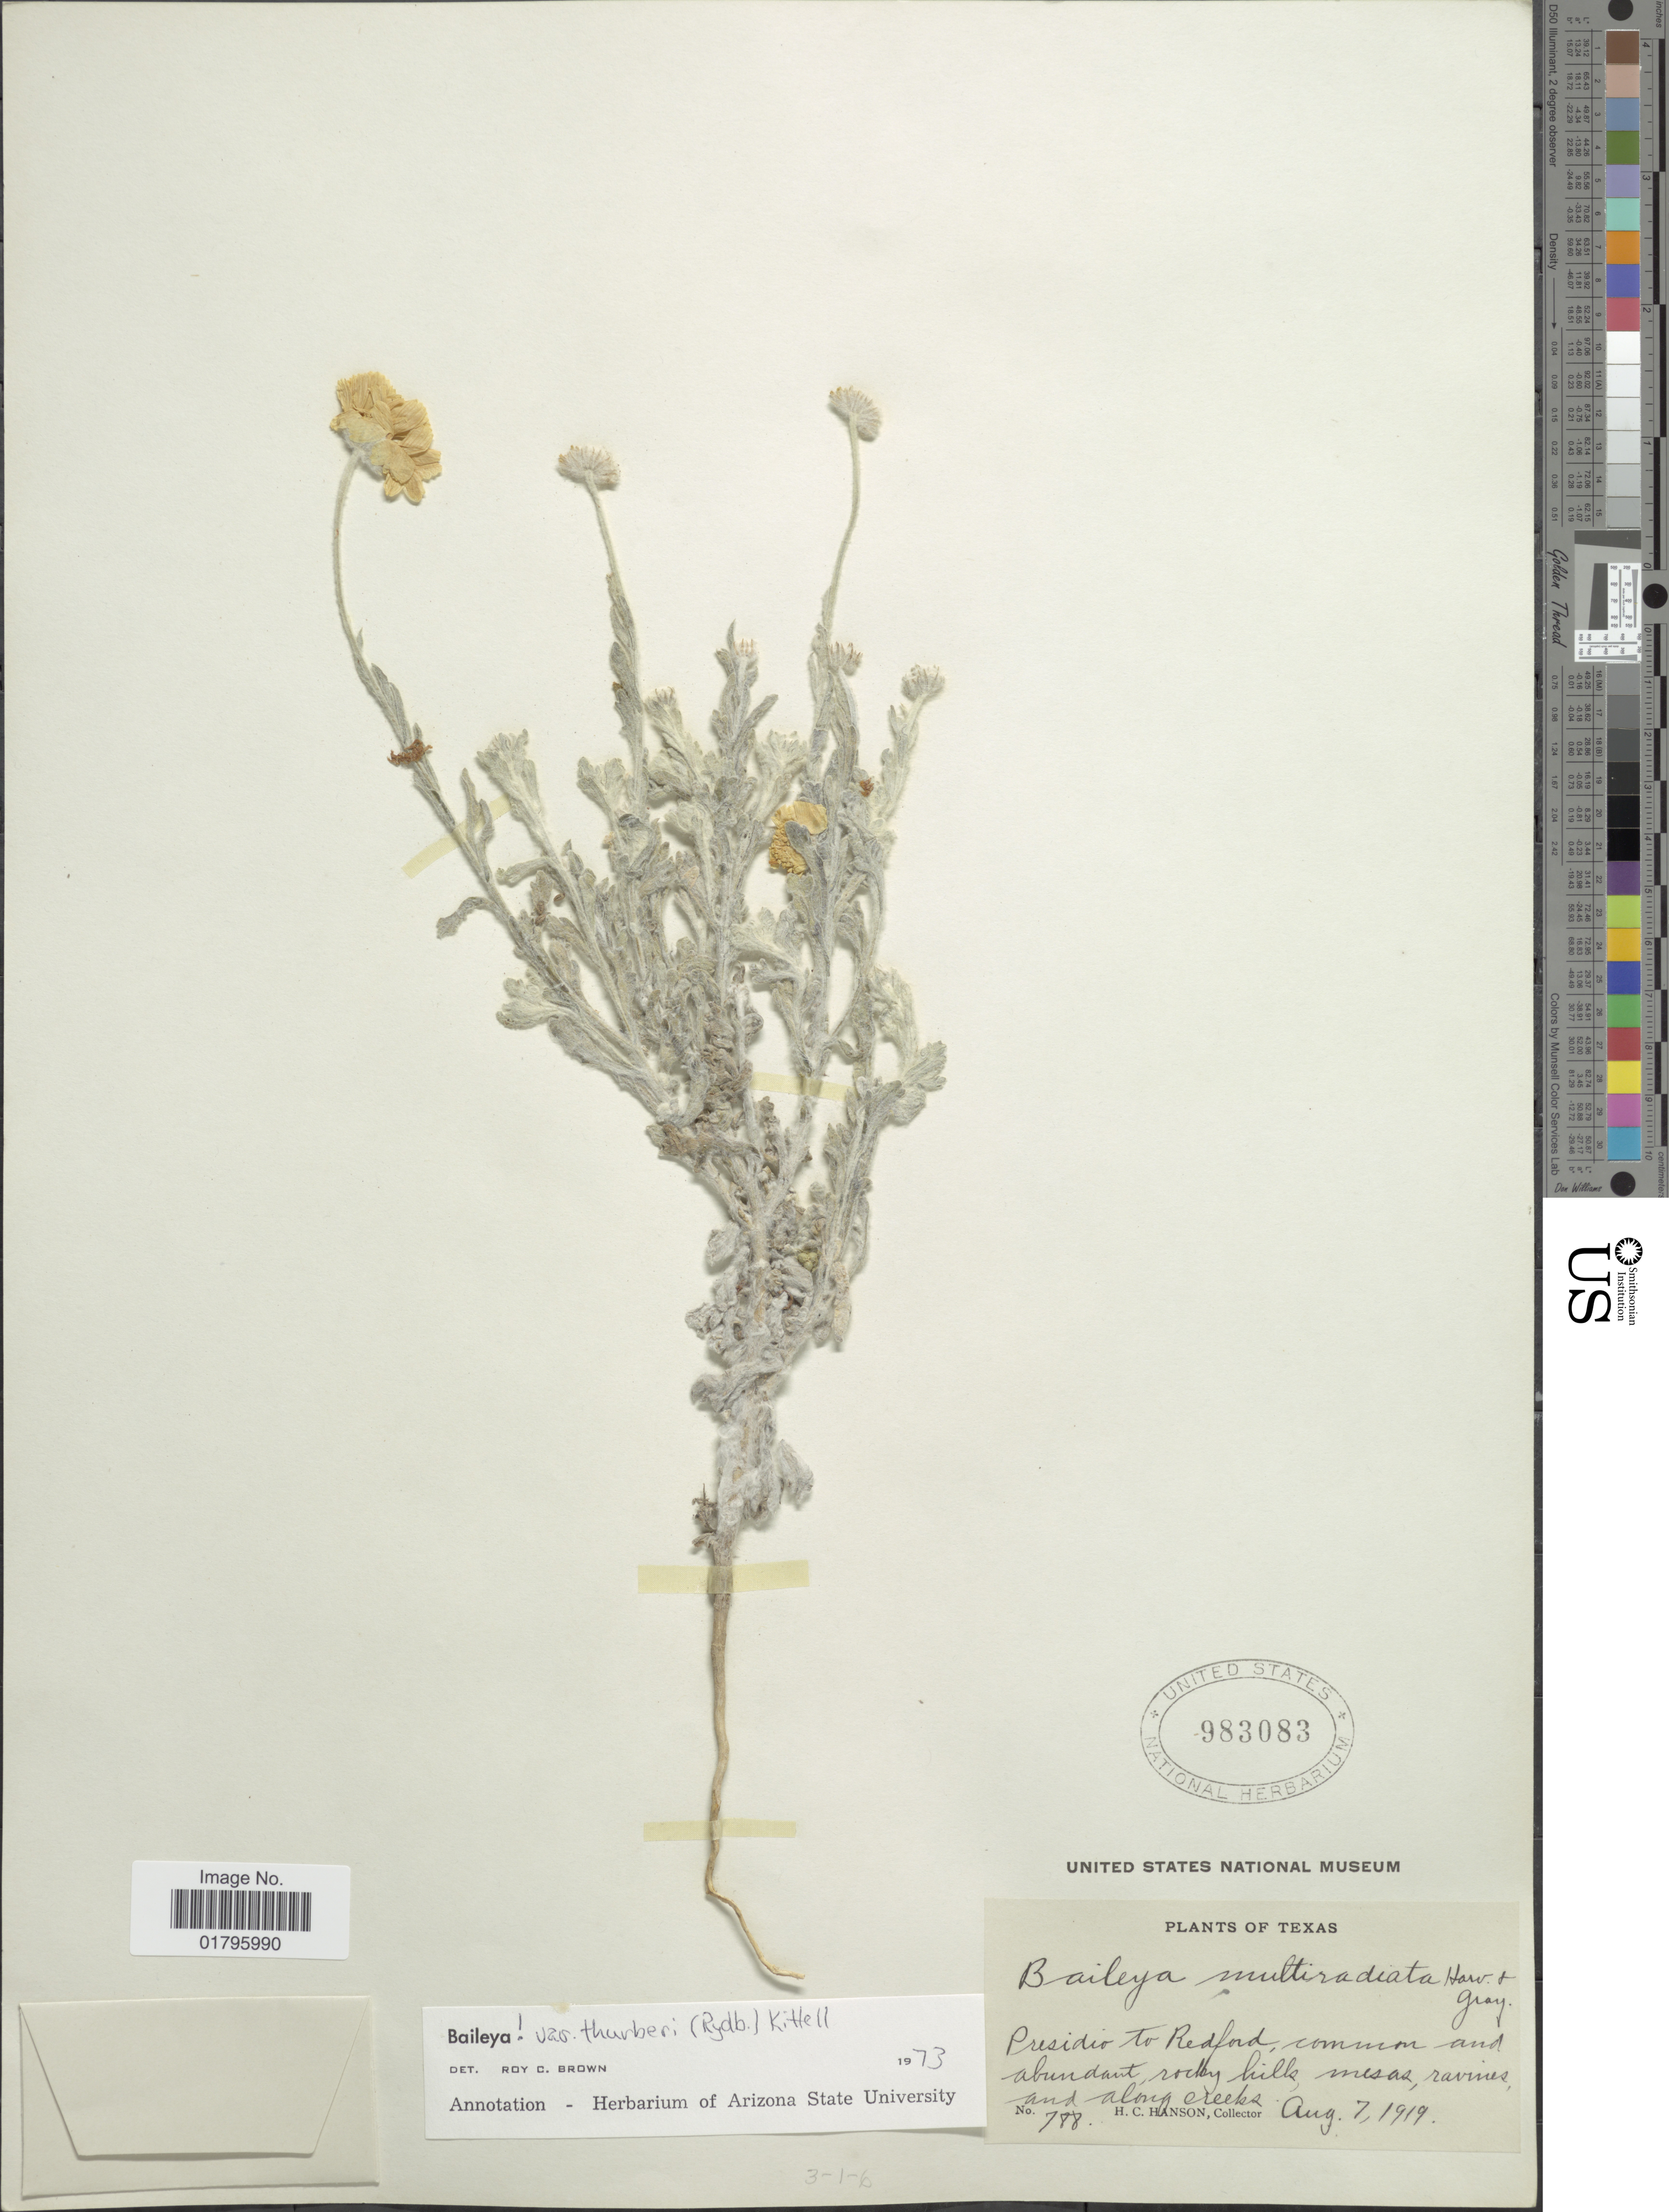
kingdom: Plantae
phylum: Tracheophyta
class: Magnoliopsida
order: Asterales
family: Asteraceae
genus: Baileya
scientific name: Baileya multiradiata var. thurberi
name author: (Rydb.) Kittell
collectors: H. Hanson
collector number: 788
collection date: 1919-08-07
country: United States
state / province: Texas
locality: Presidio to Redford, common and abundant, rocky hilll, mesas, ravines and along creeks.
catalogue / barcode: US 983083